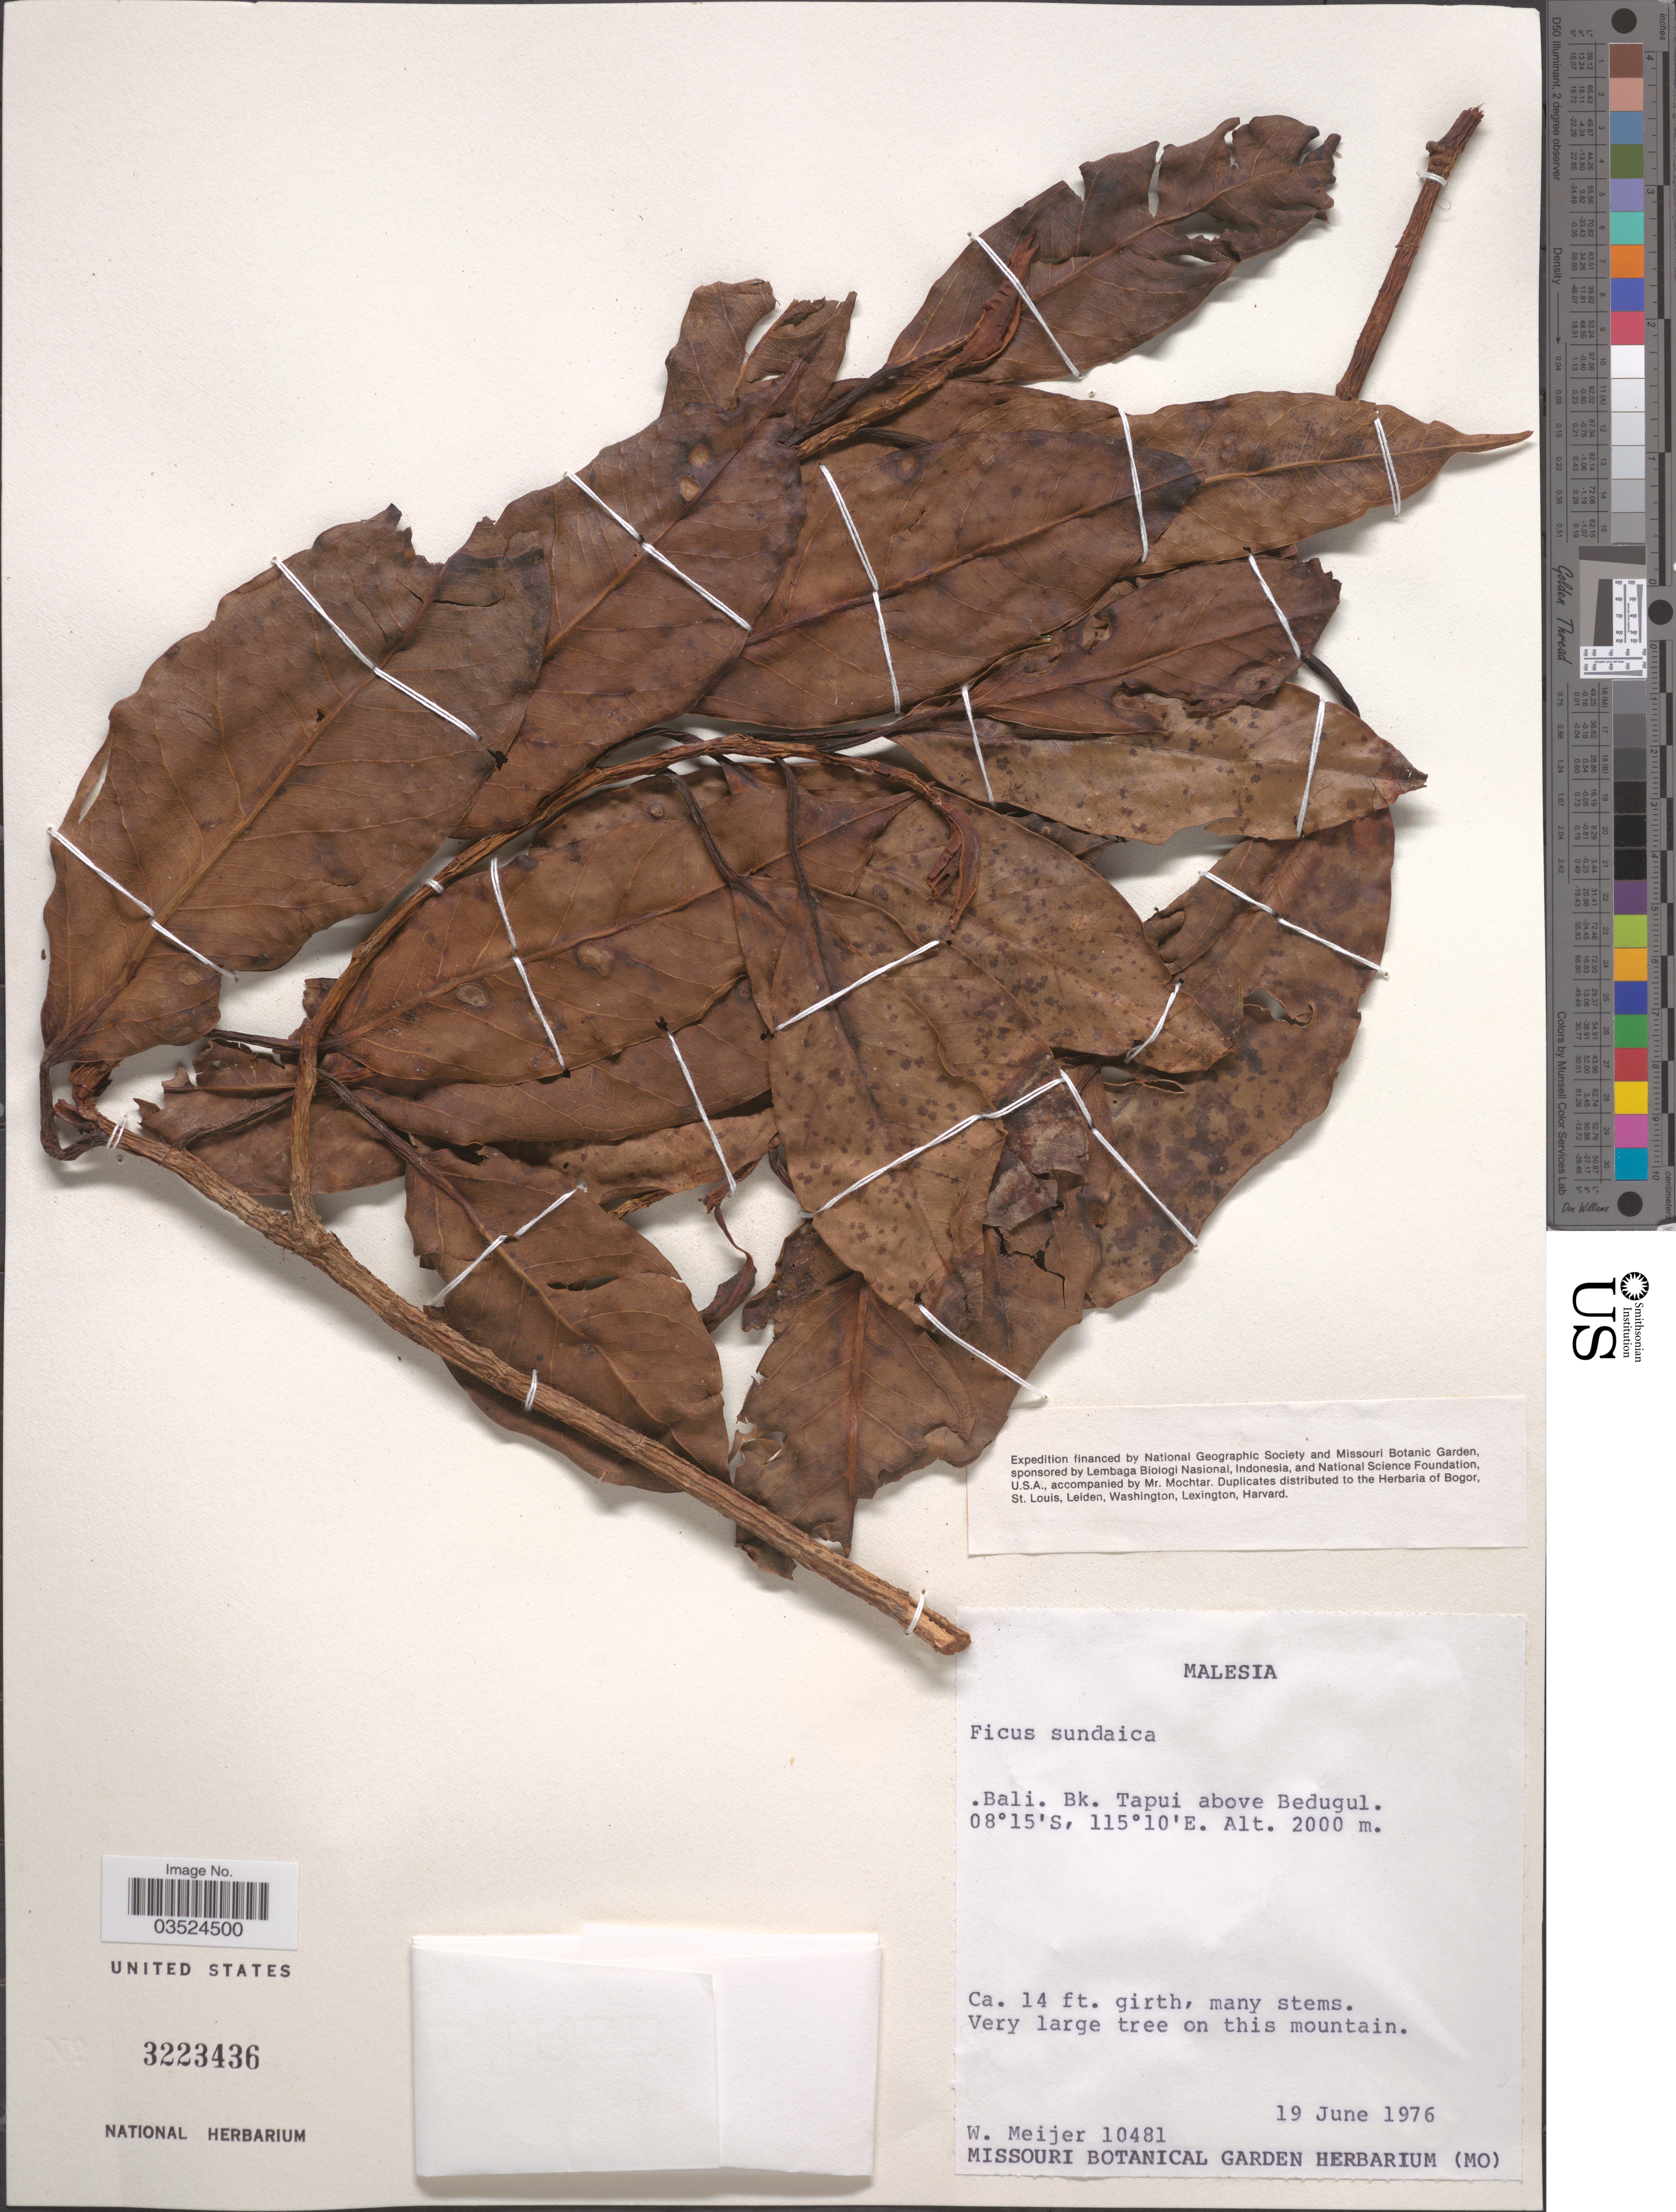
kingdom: Plantae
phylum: Tracheophyta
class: Magnoliopsida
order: Rosales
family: Moraceae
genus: Ficus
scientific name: Ficus sundaica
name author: Blume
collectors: W. Meijer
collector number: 10481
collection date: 1976-06-19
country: Indonesia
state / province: Nusa Tenggara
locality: Bali. Bk. Tapui above Bedugul.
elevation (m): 2000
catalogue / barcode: US 3223436